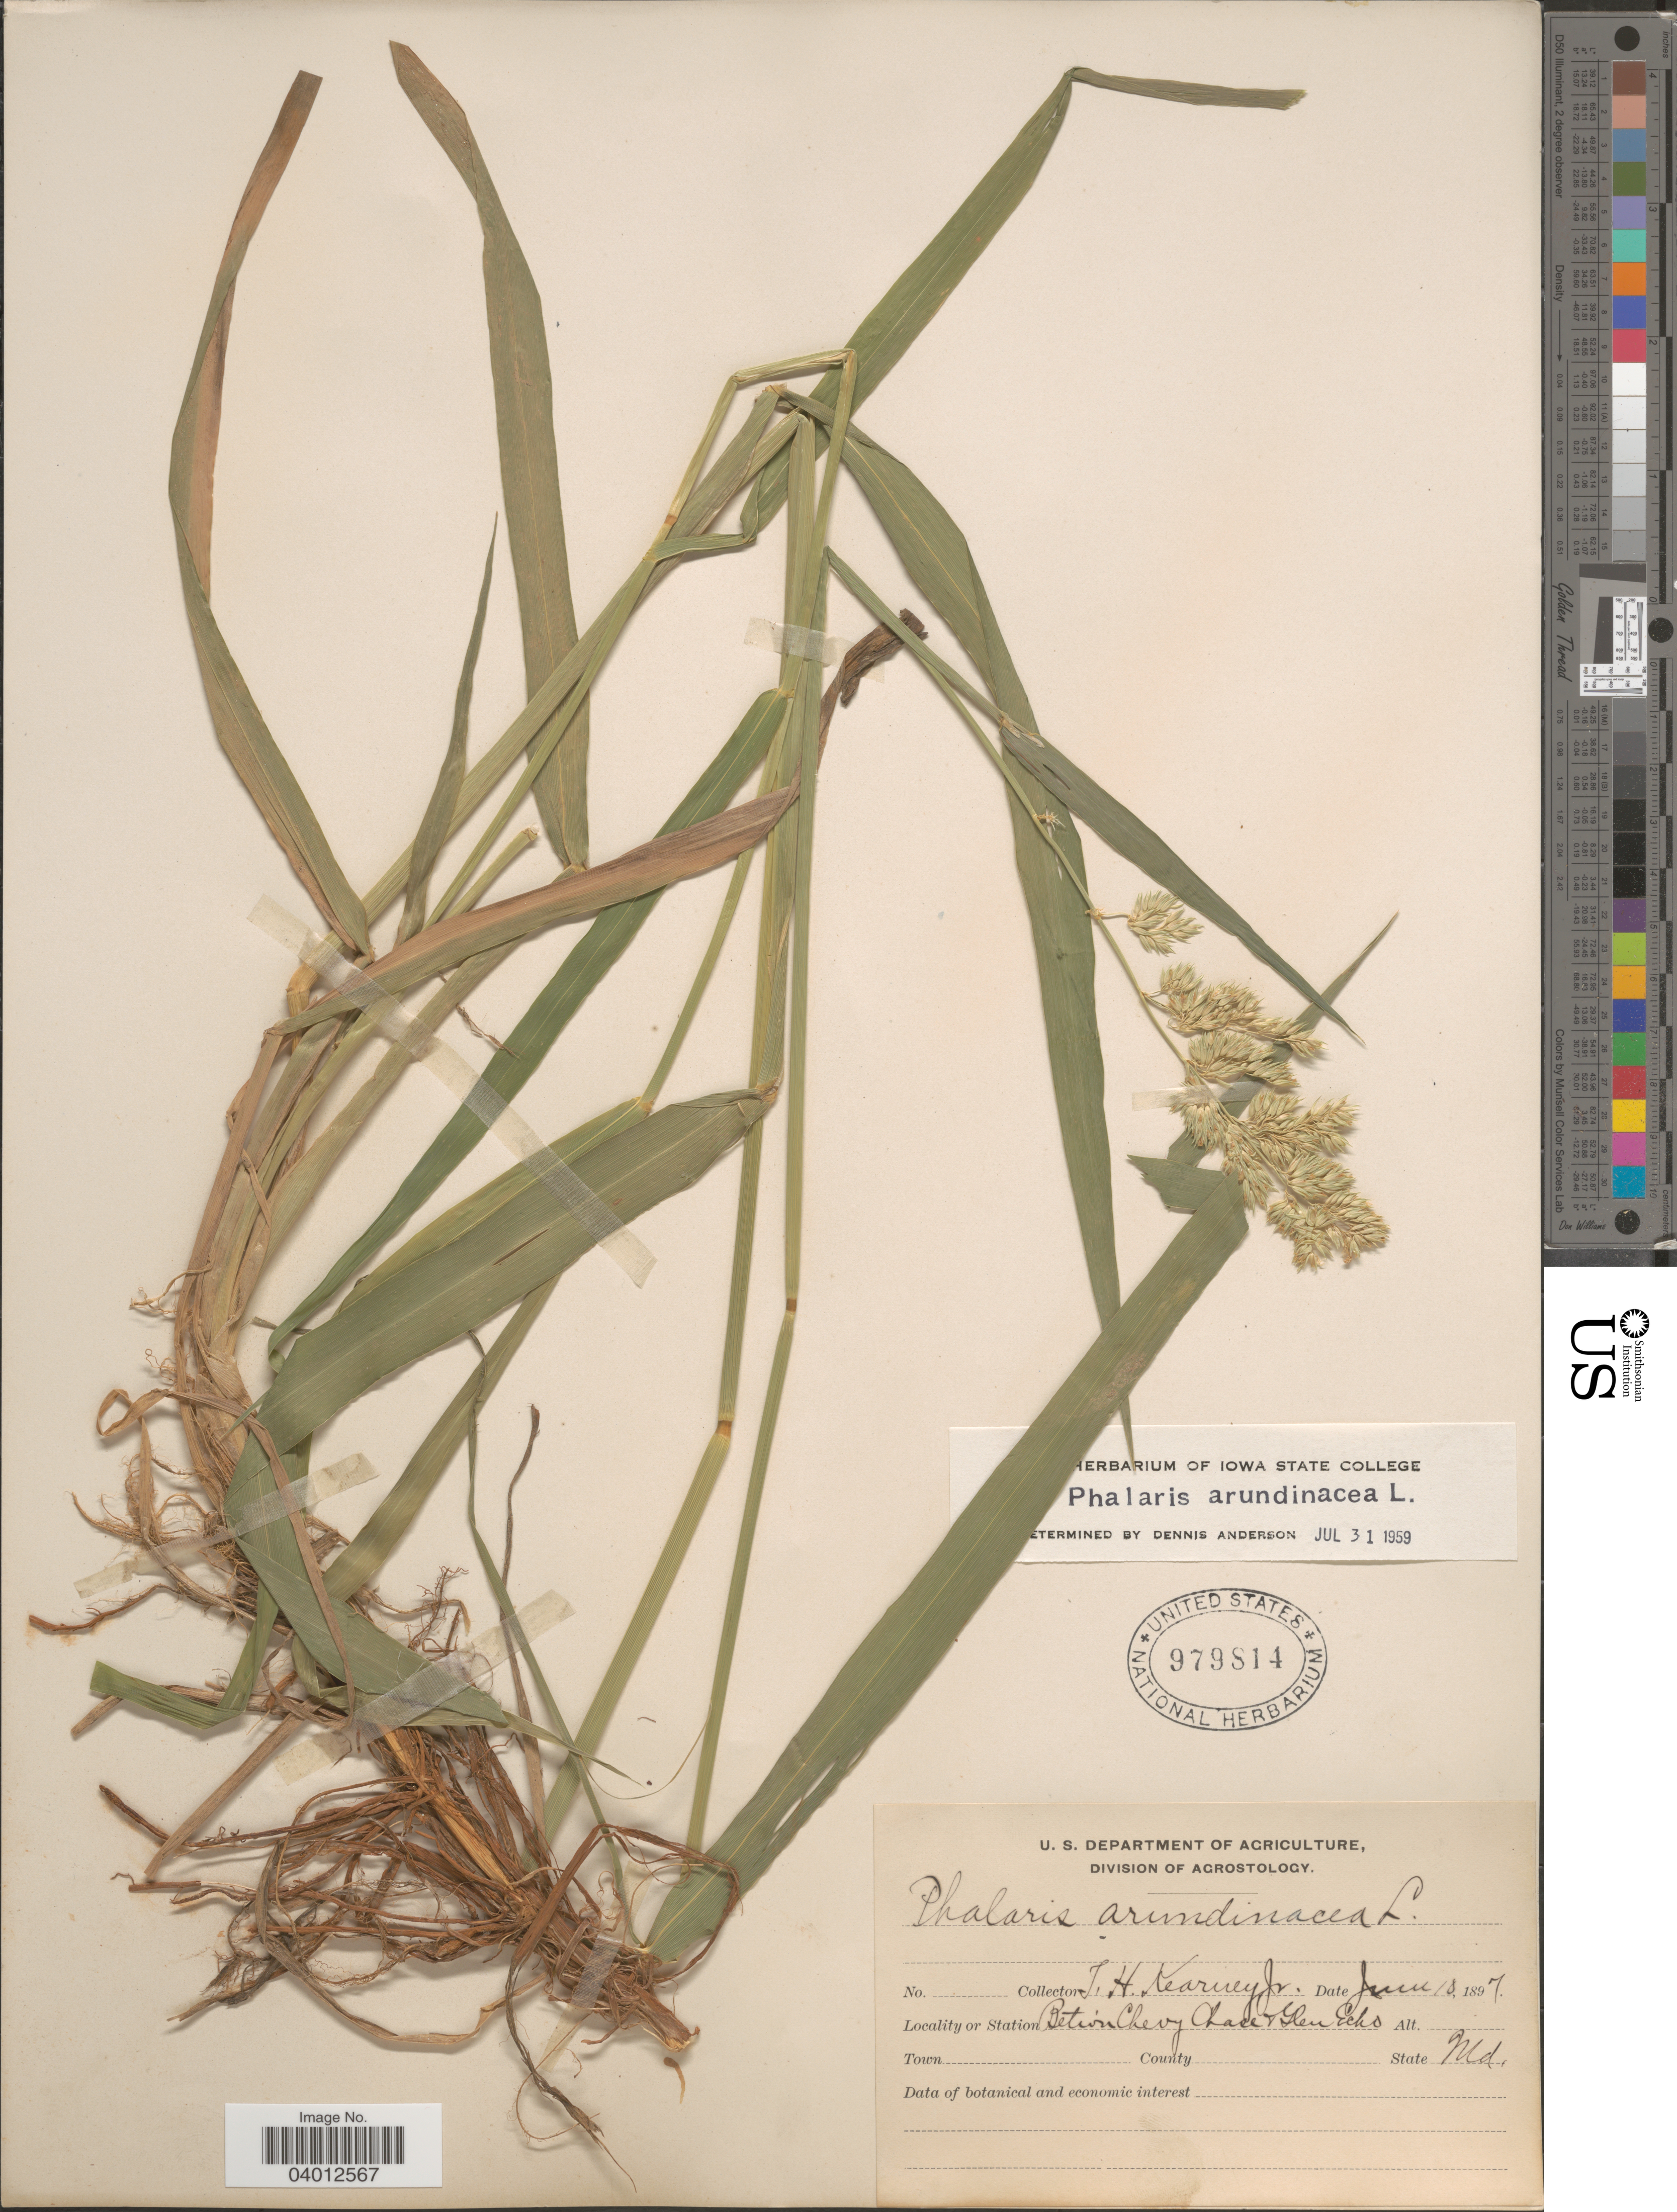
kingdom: Plantae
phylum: Tracheophyta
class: Liliopsida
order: Poales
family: Poaceae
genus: Phalaris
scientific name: Phalaris arundinacea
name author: L.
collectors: T. H. Kearney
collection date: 1897-06-10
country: United States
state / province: Maryland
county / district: Montgomery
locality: Betw'n Chevy Chase & Glen Echo.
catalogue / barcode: US 979814